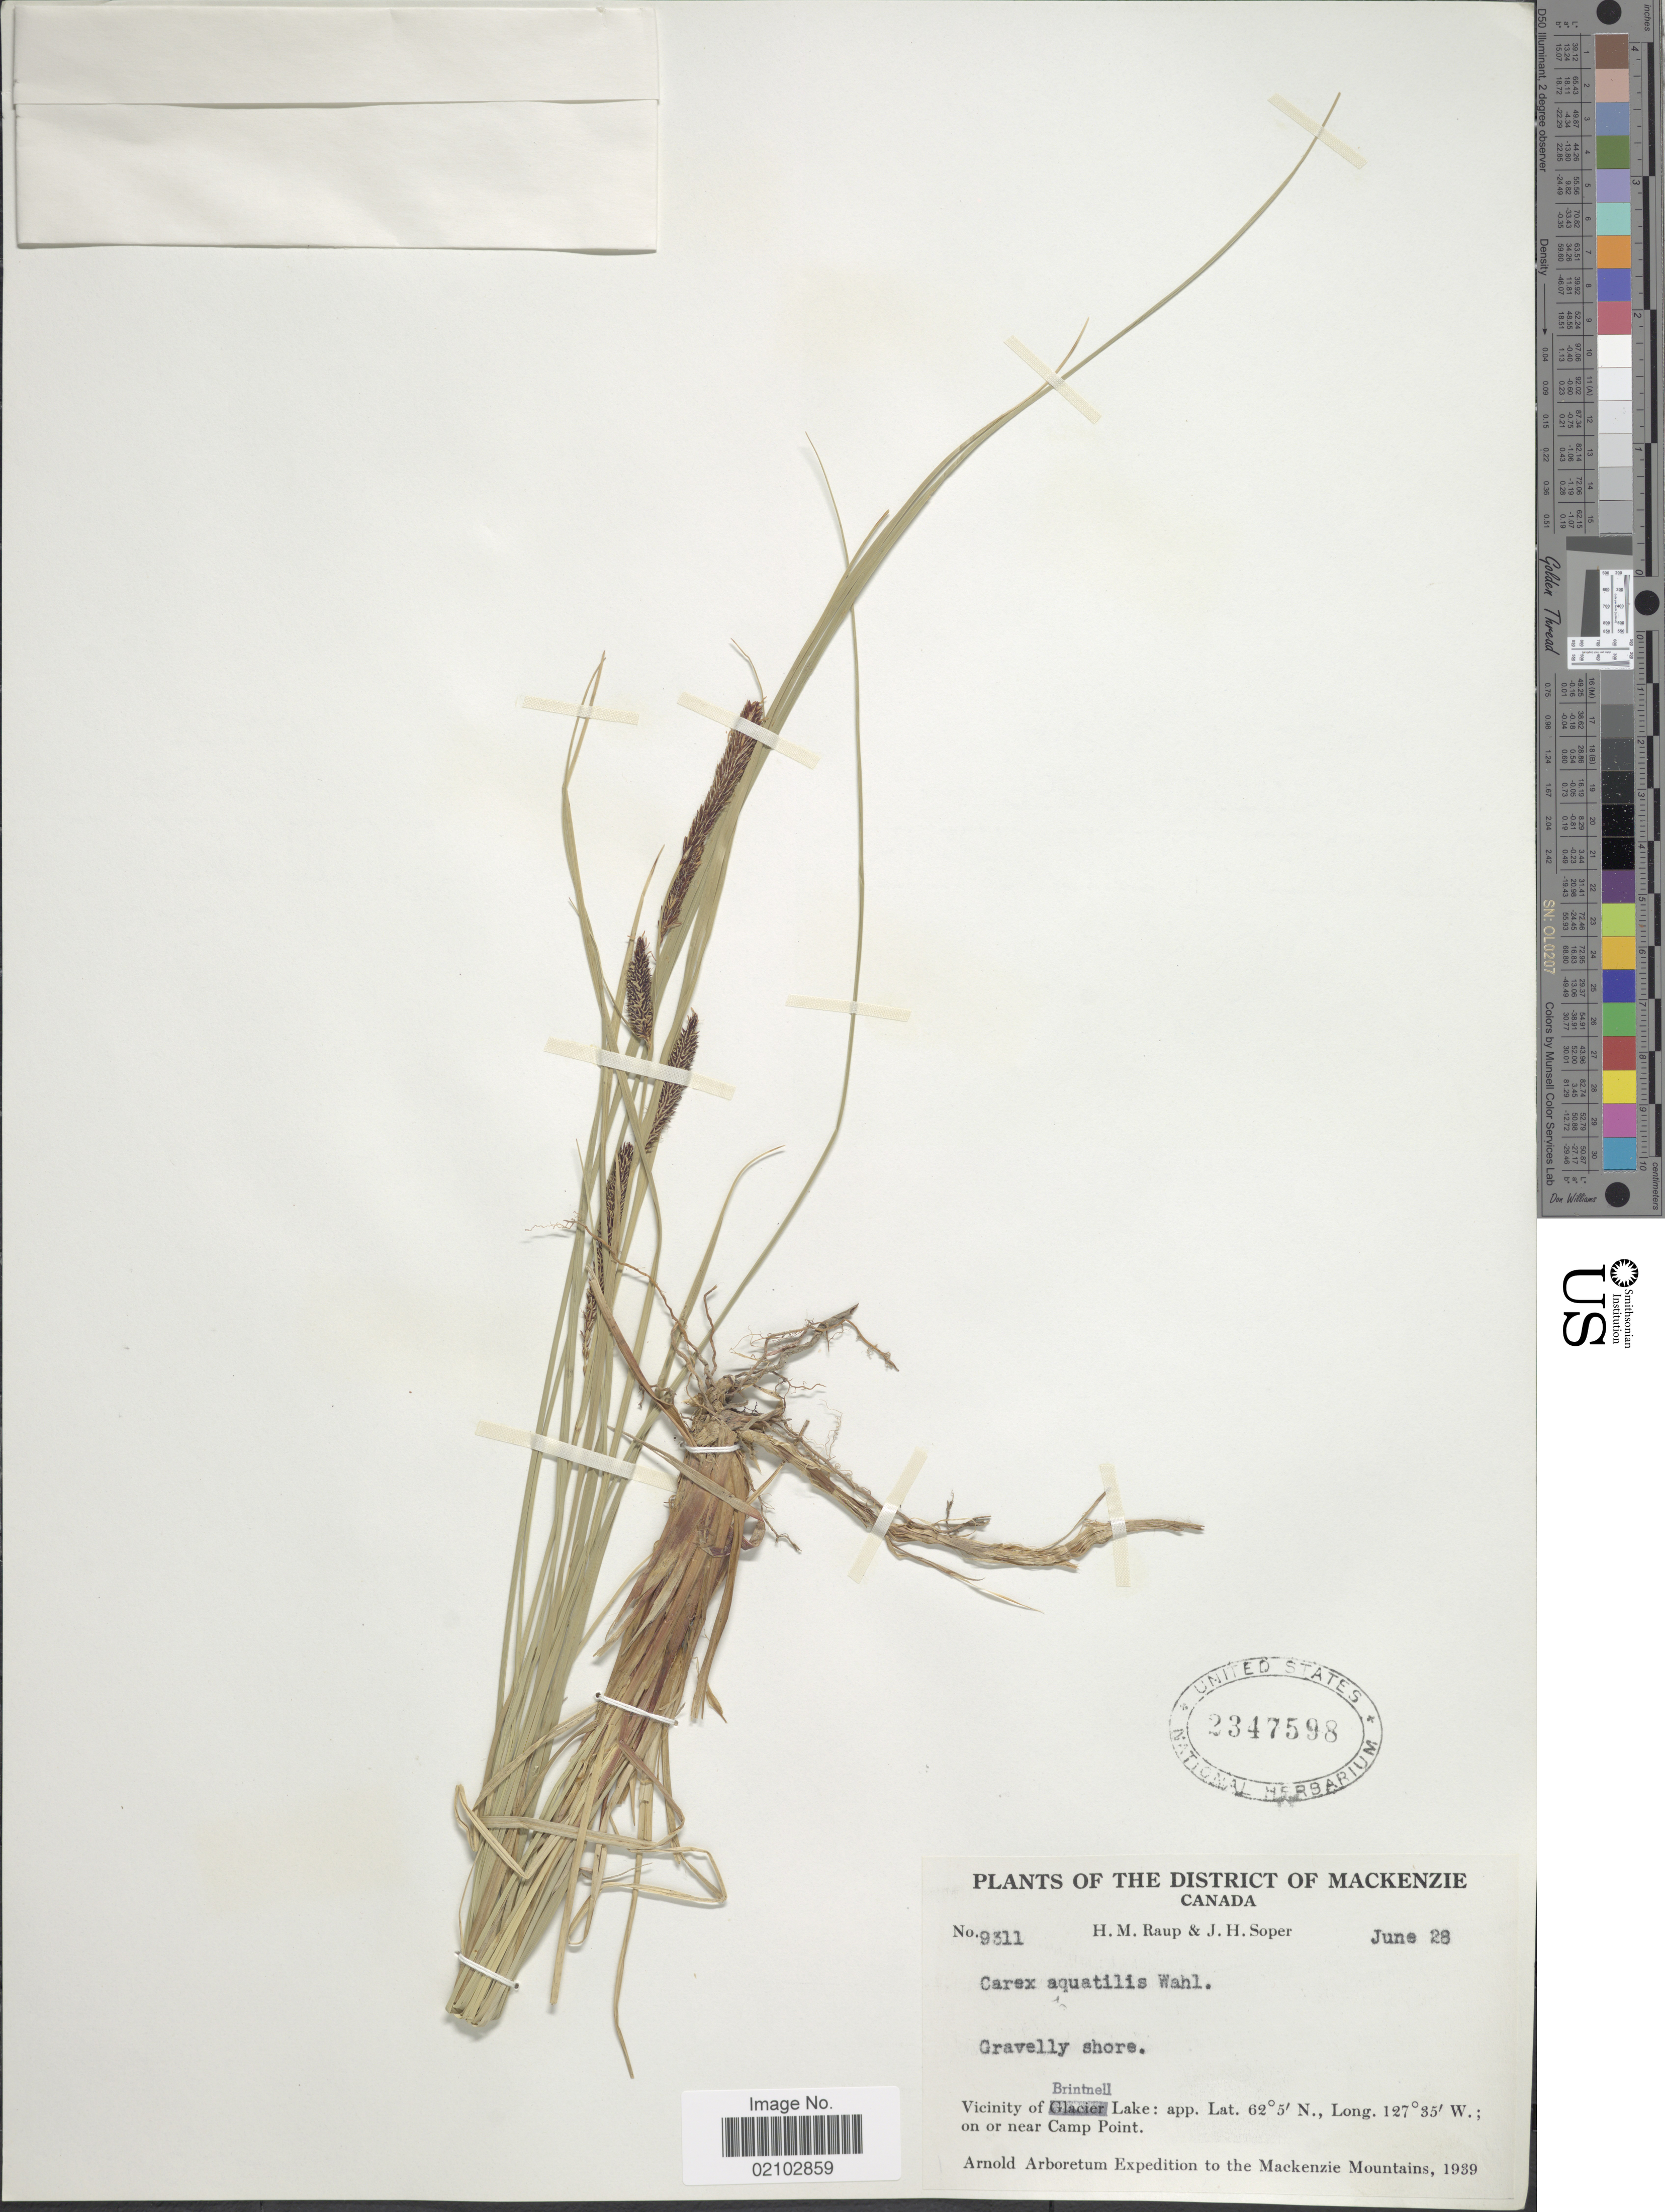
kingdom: Plantae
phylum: Tracheophyta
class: Liliopsida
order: Poales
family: Cyperaceae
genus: Carex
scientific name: Carex aquatilis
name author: Wahlenb.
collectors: H. Raup & J. H. Soper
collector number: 9311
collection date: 1939-06-28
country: Canada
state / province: British Columbia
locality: The District of Mackenzie, gravelly shore, Vicinity of Brintnell Lake, on or near Camp Point, to the Mackenzie Mountains.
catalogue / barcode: US 2347598